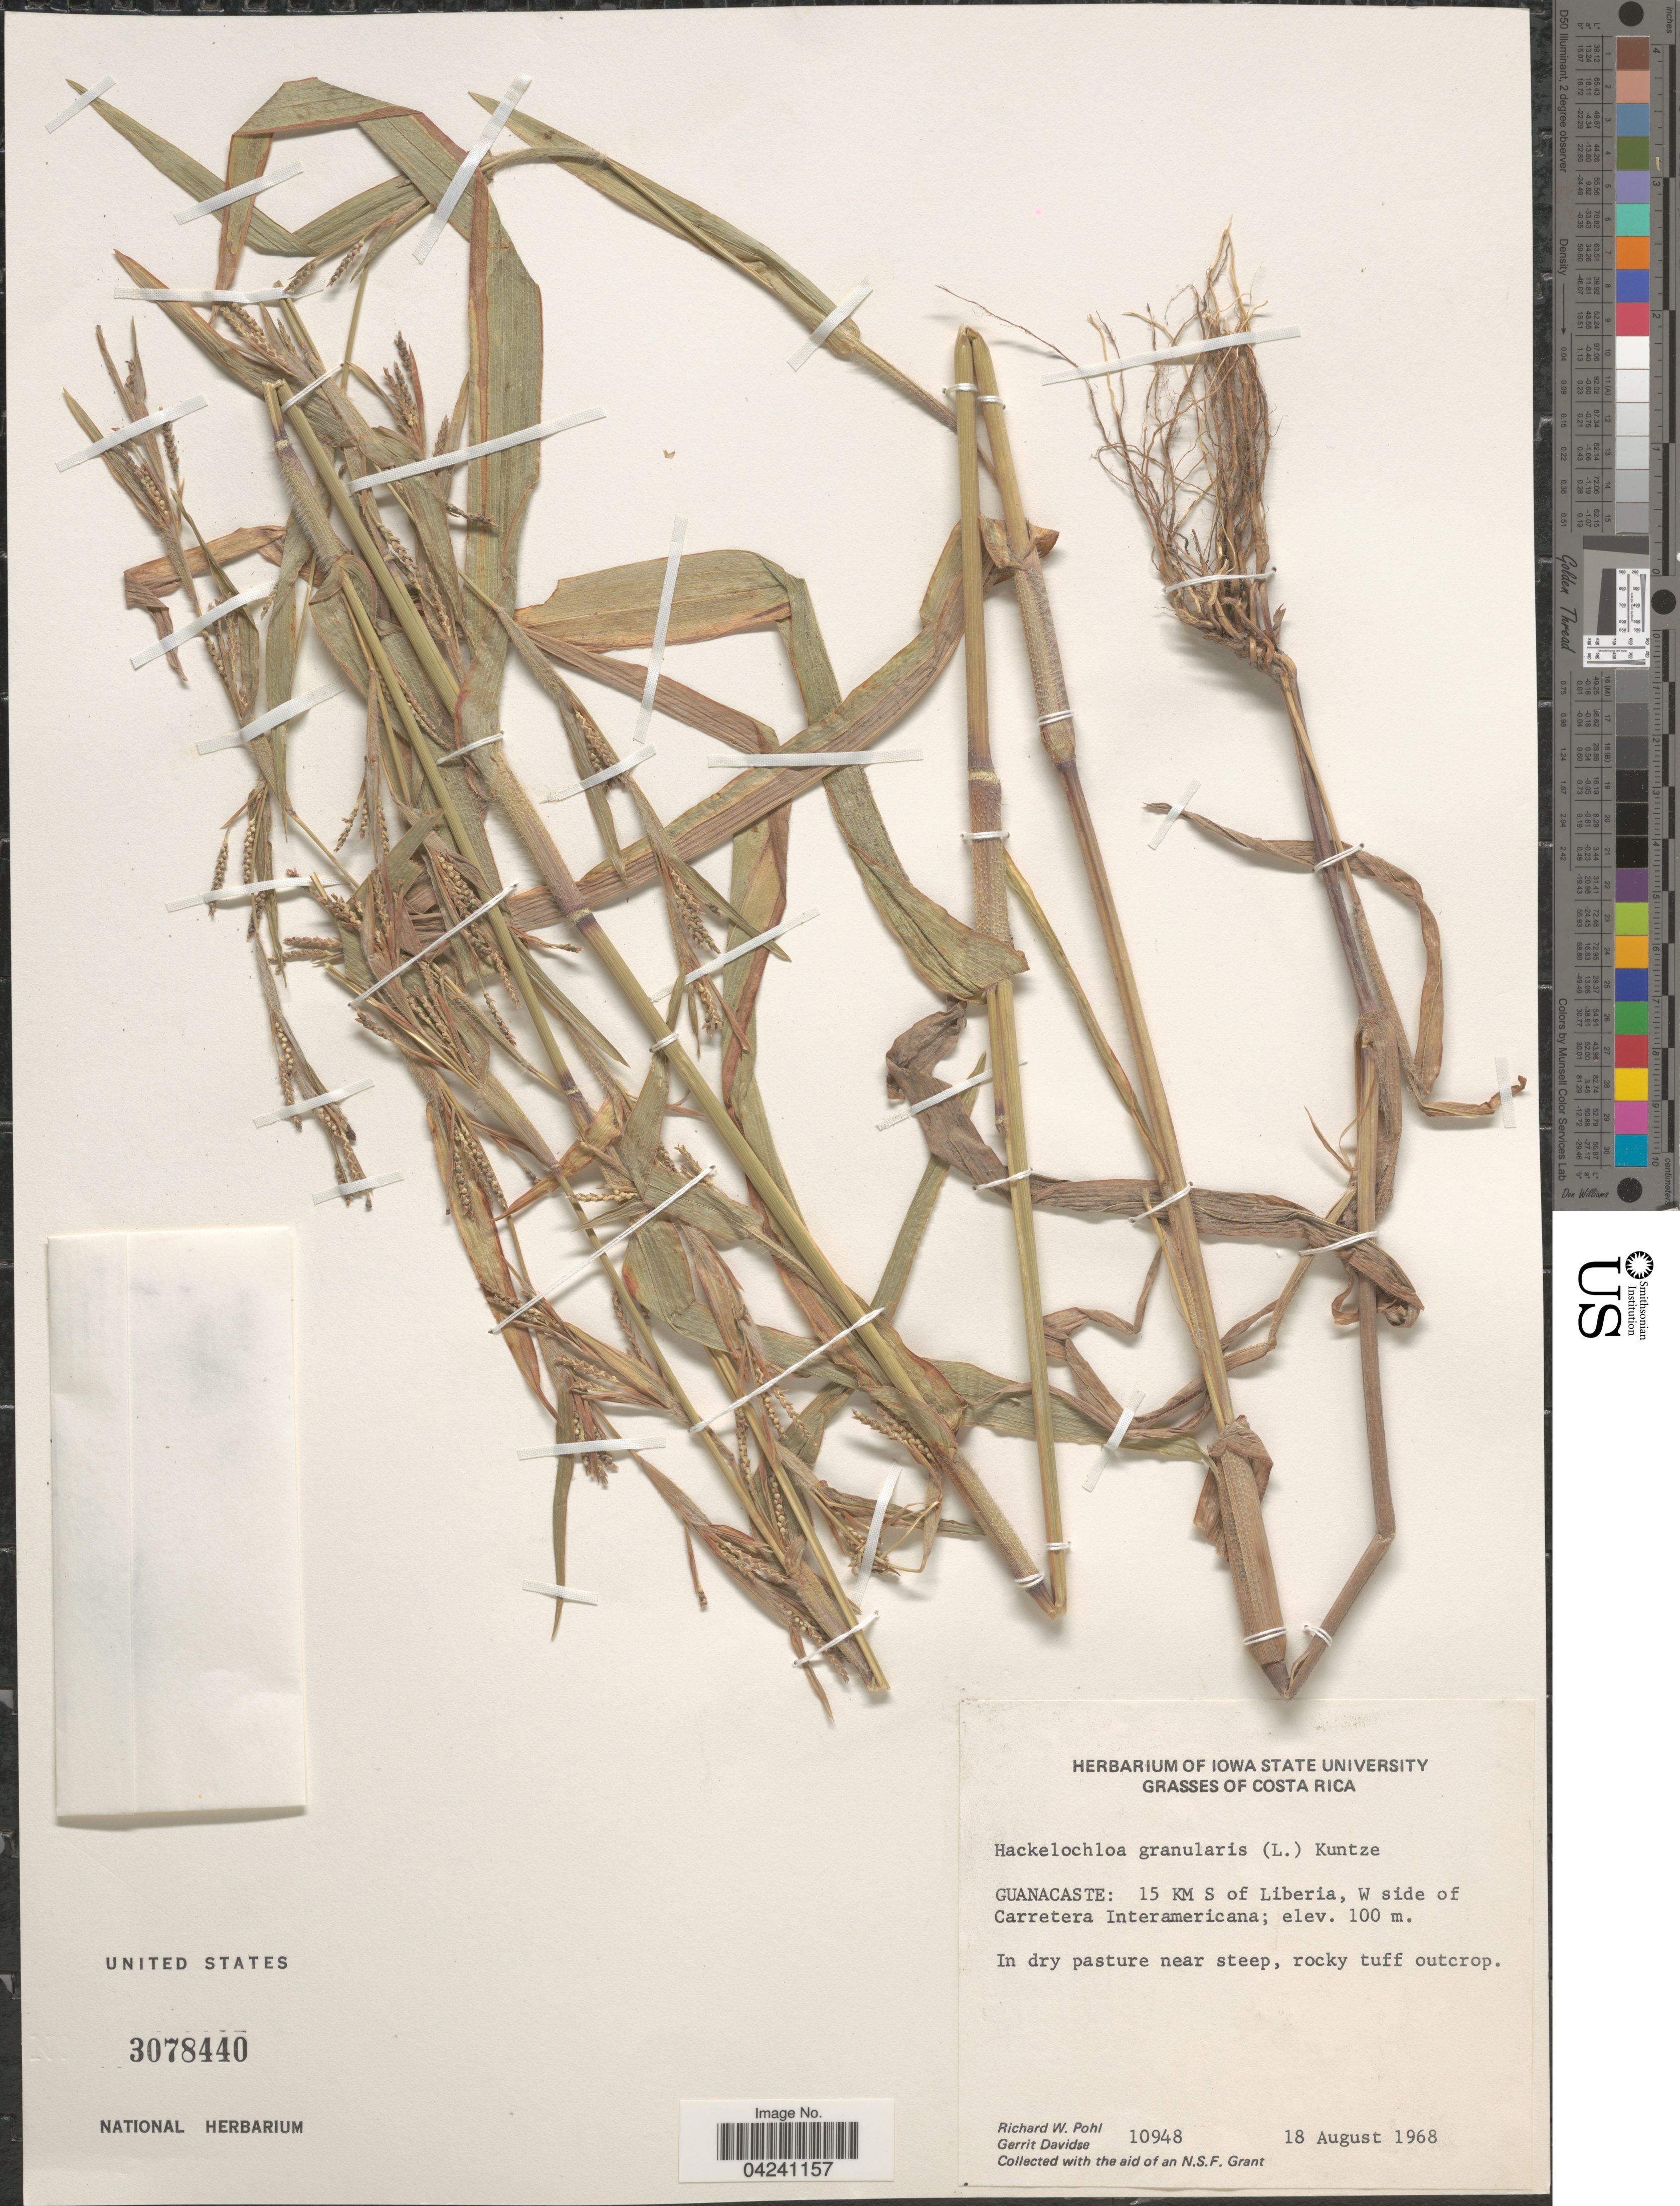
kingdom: Plantae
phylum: Tracheophyta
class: Liliopsida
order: Poales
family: Poaceae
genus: Hackelochloa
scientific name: Hackelochloa granularis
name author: (L.) Kuntze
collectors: R. W. Pohl & G. Davidse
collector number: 10948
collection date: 1968-08-18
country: Costa Rica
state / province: Guanacaste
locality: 15 KM S of Liberia, W side of Carretera Interamericana; In dry pasture near steep, rocky tuff outcrop.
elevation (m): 100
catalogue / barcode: US 3078440